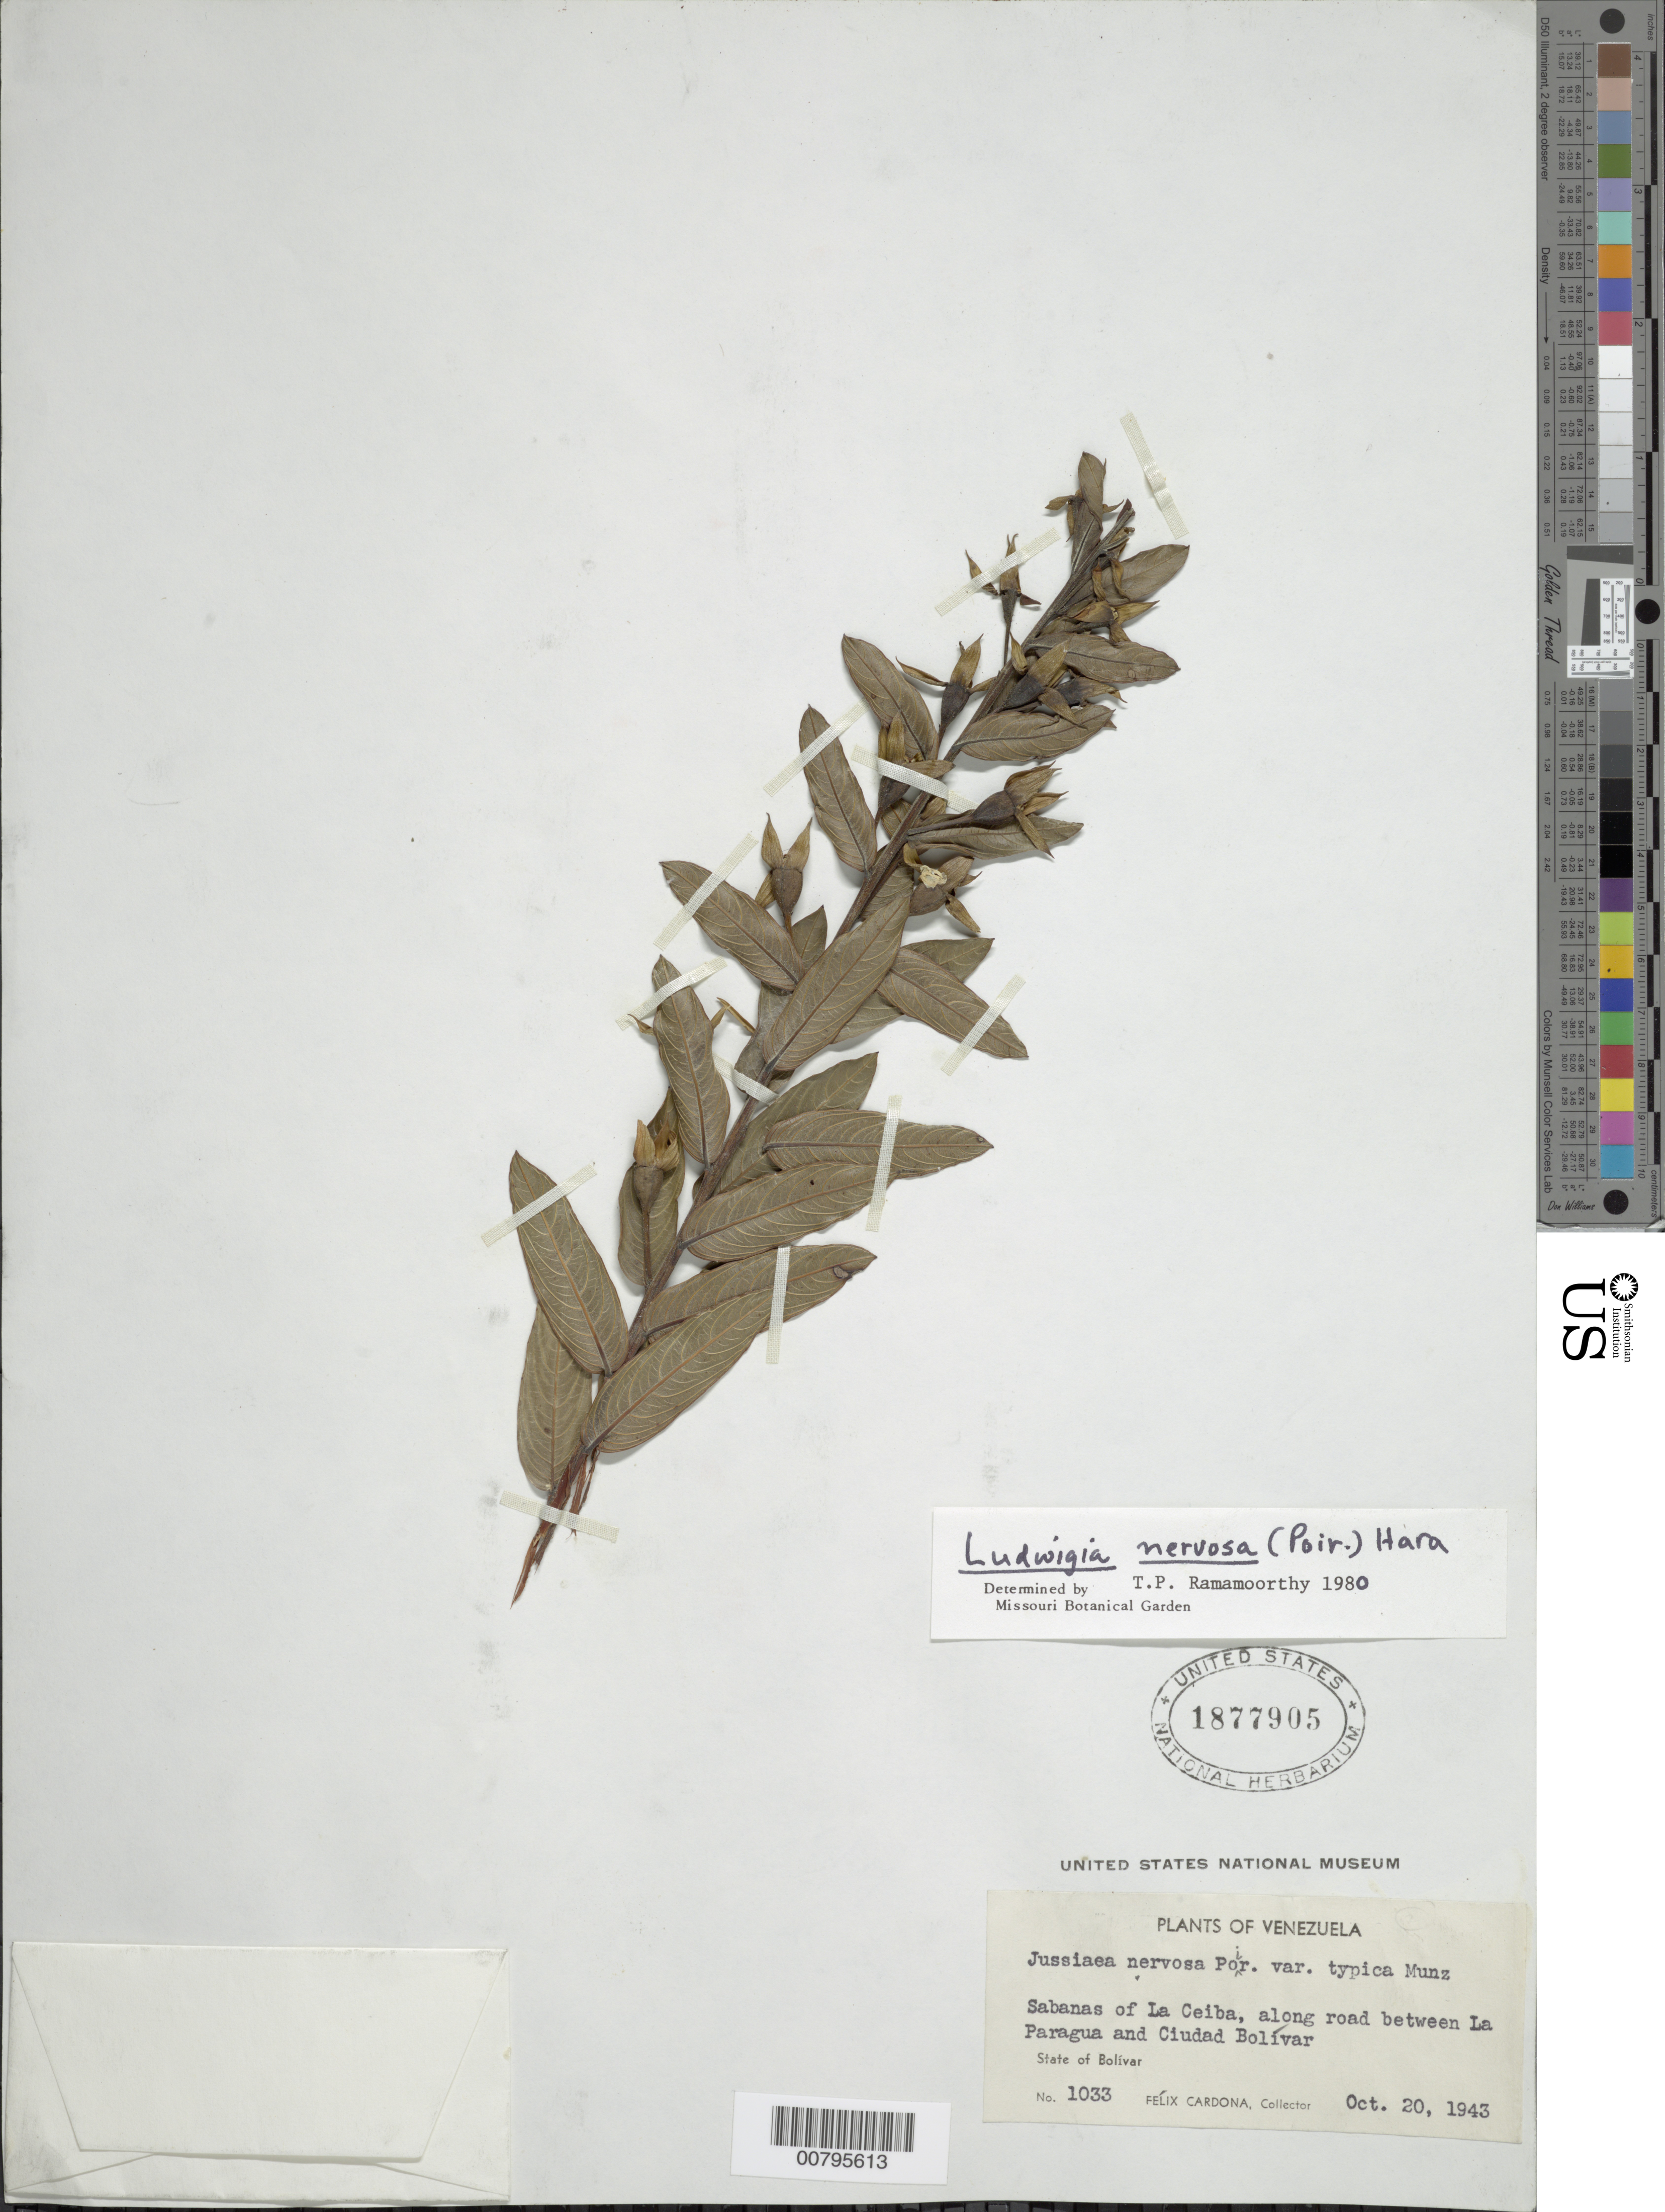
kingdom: Plantae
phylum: Tracheophyta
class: Magnoliopsida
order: Myrtales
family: Onagraceae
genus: Ludwigia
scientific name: Ludwigia nervosa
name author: (Poir.) H. Hara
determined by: Ramamoorthy, T. P.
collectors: F. Cardona Puig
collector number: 1033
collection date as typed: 20-Oct-43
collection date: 1943-10-20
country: Venezuela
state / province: Bolívar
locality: La Ceiba, btwn. La Paragua and Ciudad Bolívar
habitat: Savannas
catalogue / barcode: US 1877905